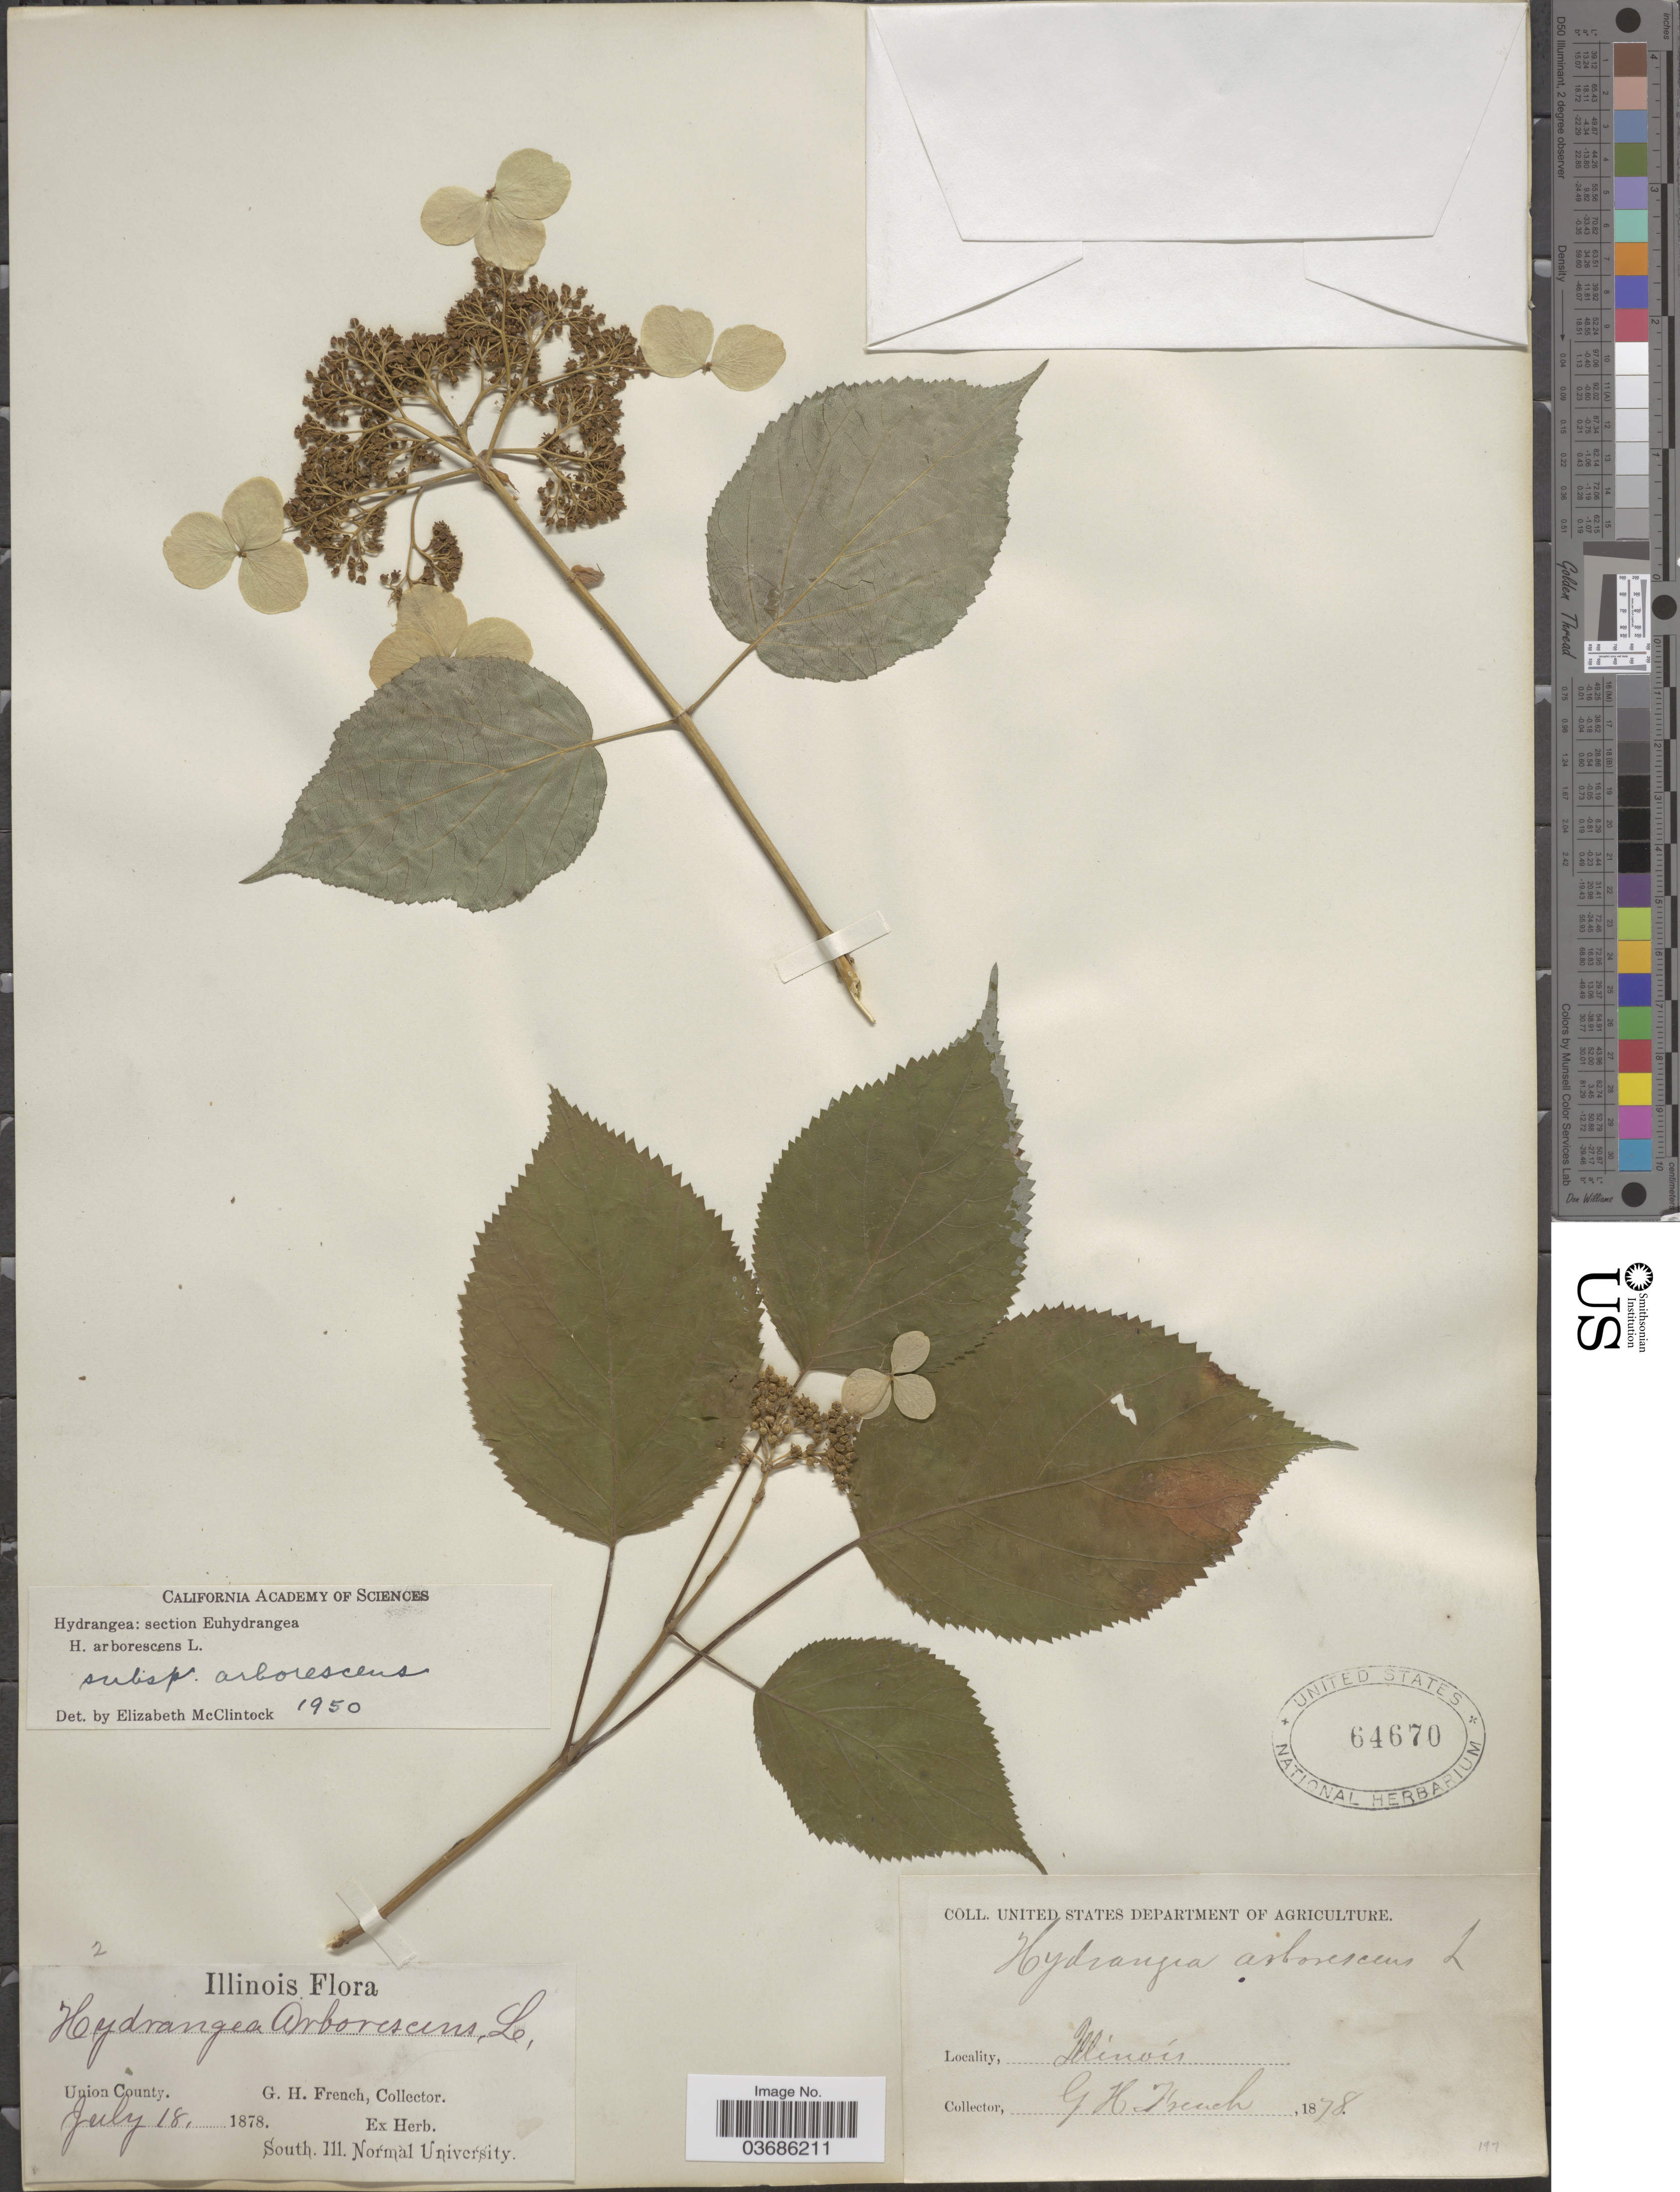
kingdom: Plantae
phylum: Tracheophyta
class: Magnoliopsida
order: Cornales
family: Hydrangeaceae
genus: Hydrangea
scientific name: Hydrangea arborescens subsp. arborescens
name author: L.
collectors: G. H. French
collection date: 1878-07-18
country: United States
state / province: Illinois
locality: Union County.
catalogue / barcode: US 64670